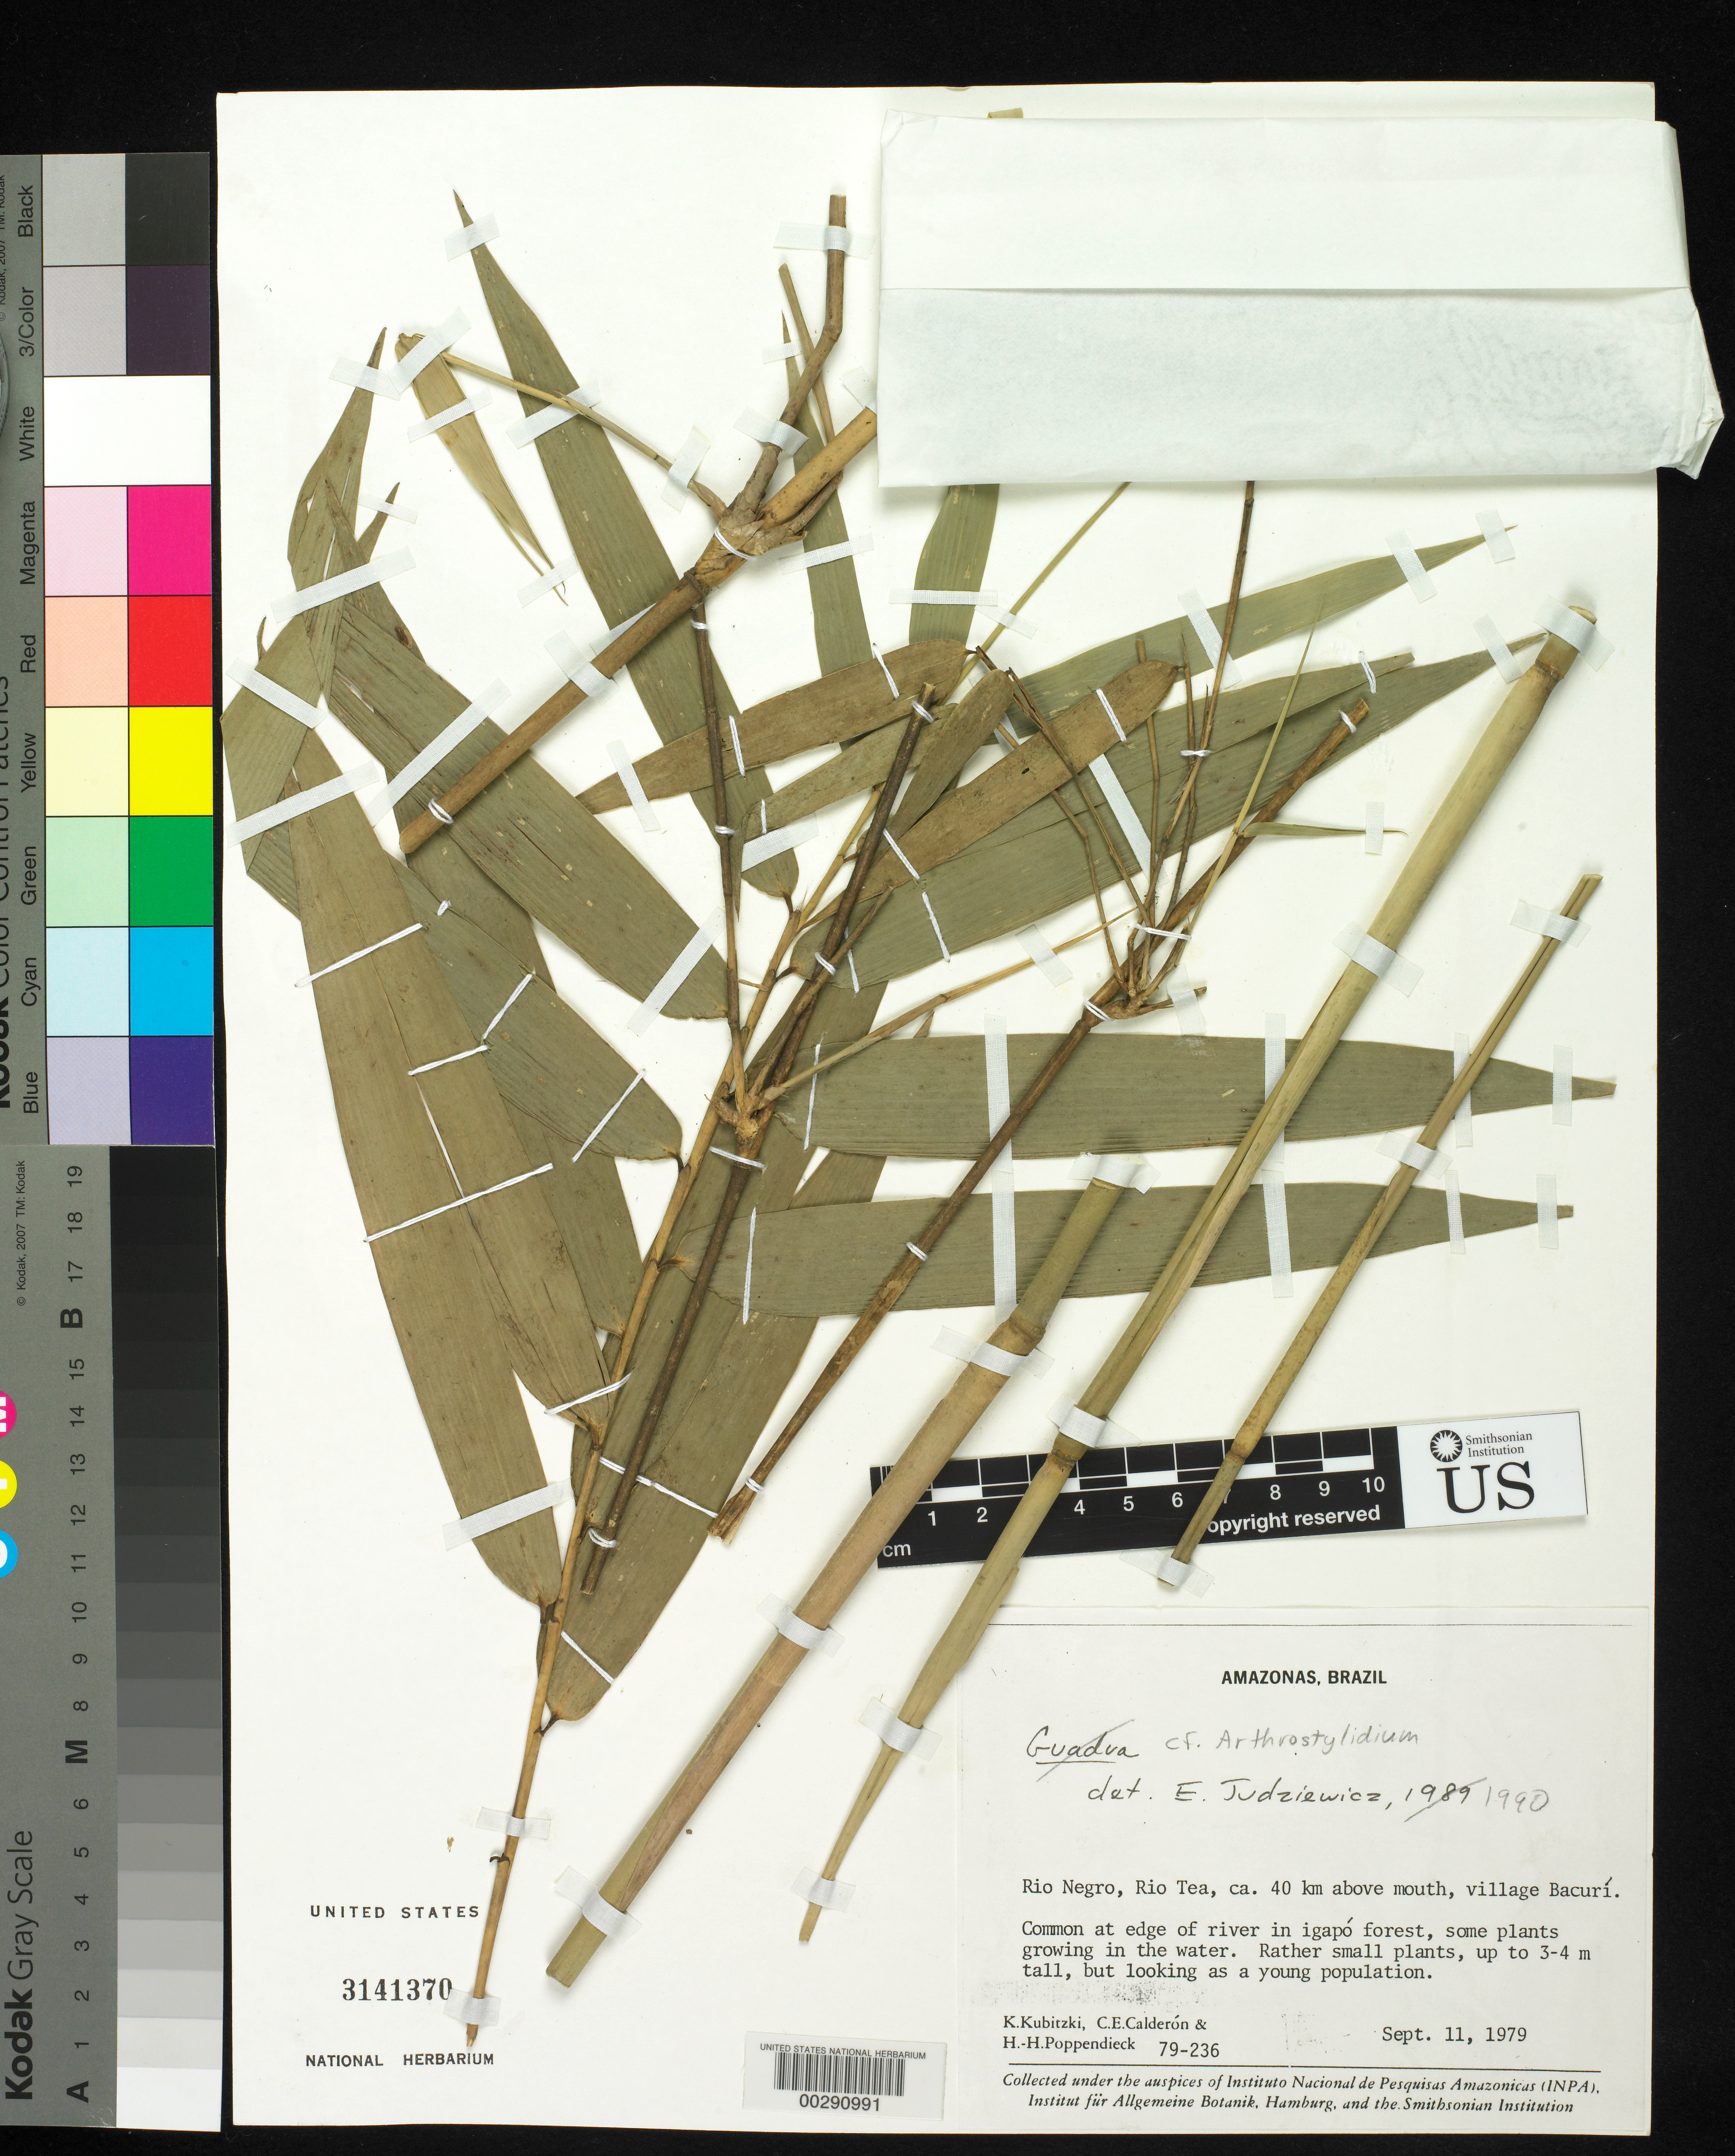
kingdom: Plantae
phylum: Tracheophyta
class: Liliopsida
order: Poales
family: Poaceae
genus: Arthrostylidium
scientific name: Arthrostylidium sp.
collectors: K. Kubitzki, C. E. Calderón & H.-H. Poppendieck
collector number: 79-236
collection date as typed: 11 Sep 1979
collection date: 1979-09-11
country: Brazil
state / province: Amazonas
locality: Rio Negro, Rio Tea, ca. 40 km above mouth, village Bacuri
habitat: At edge of river in igapo forest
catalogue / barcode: US 3141370